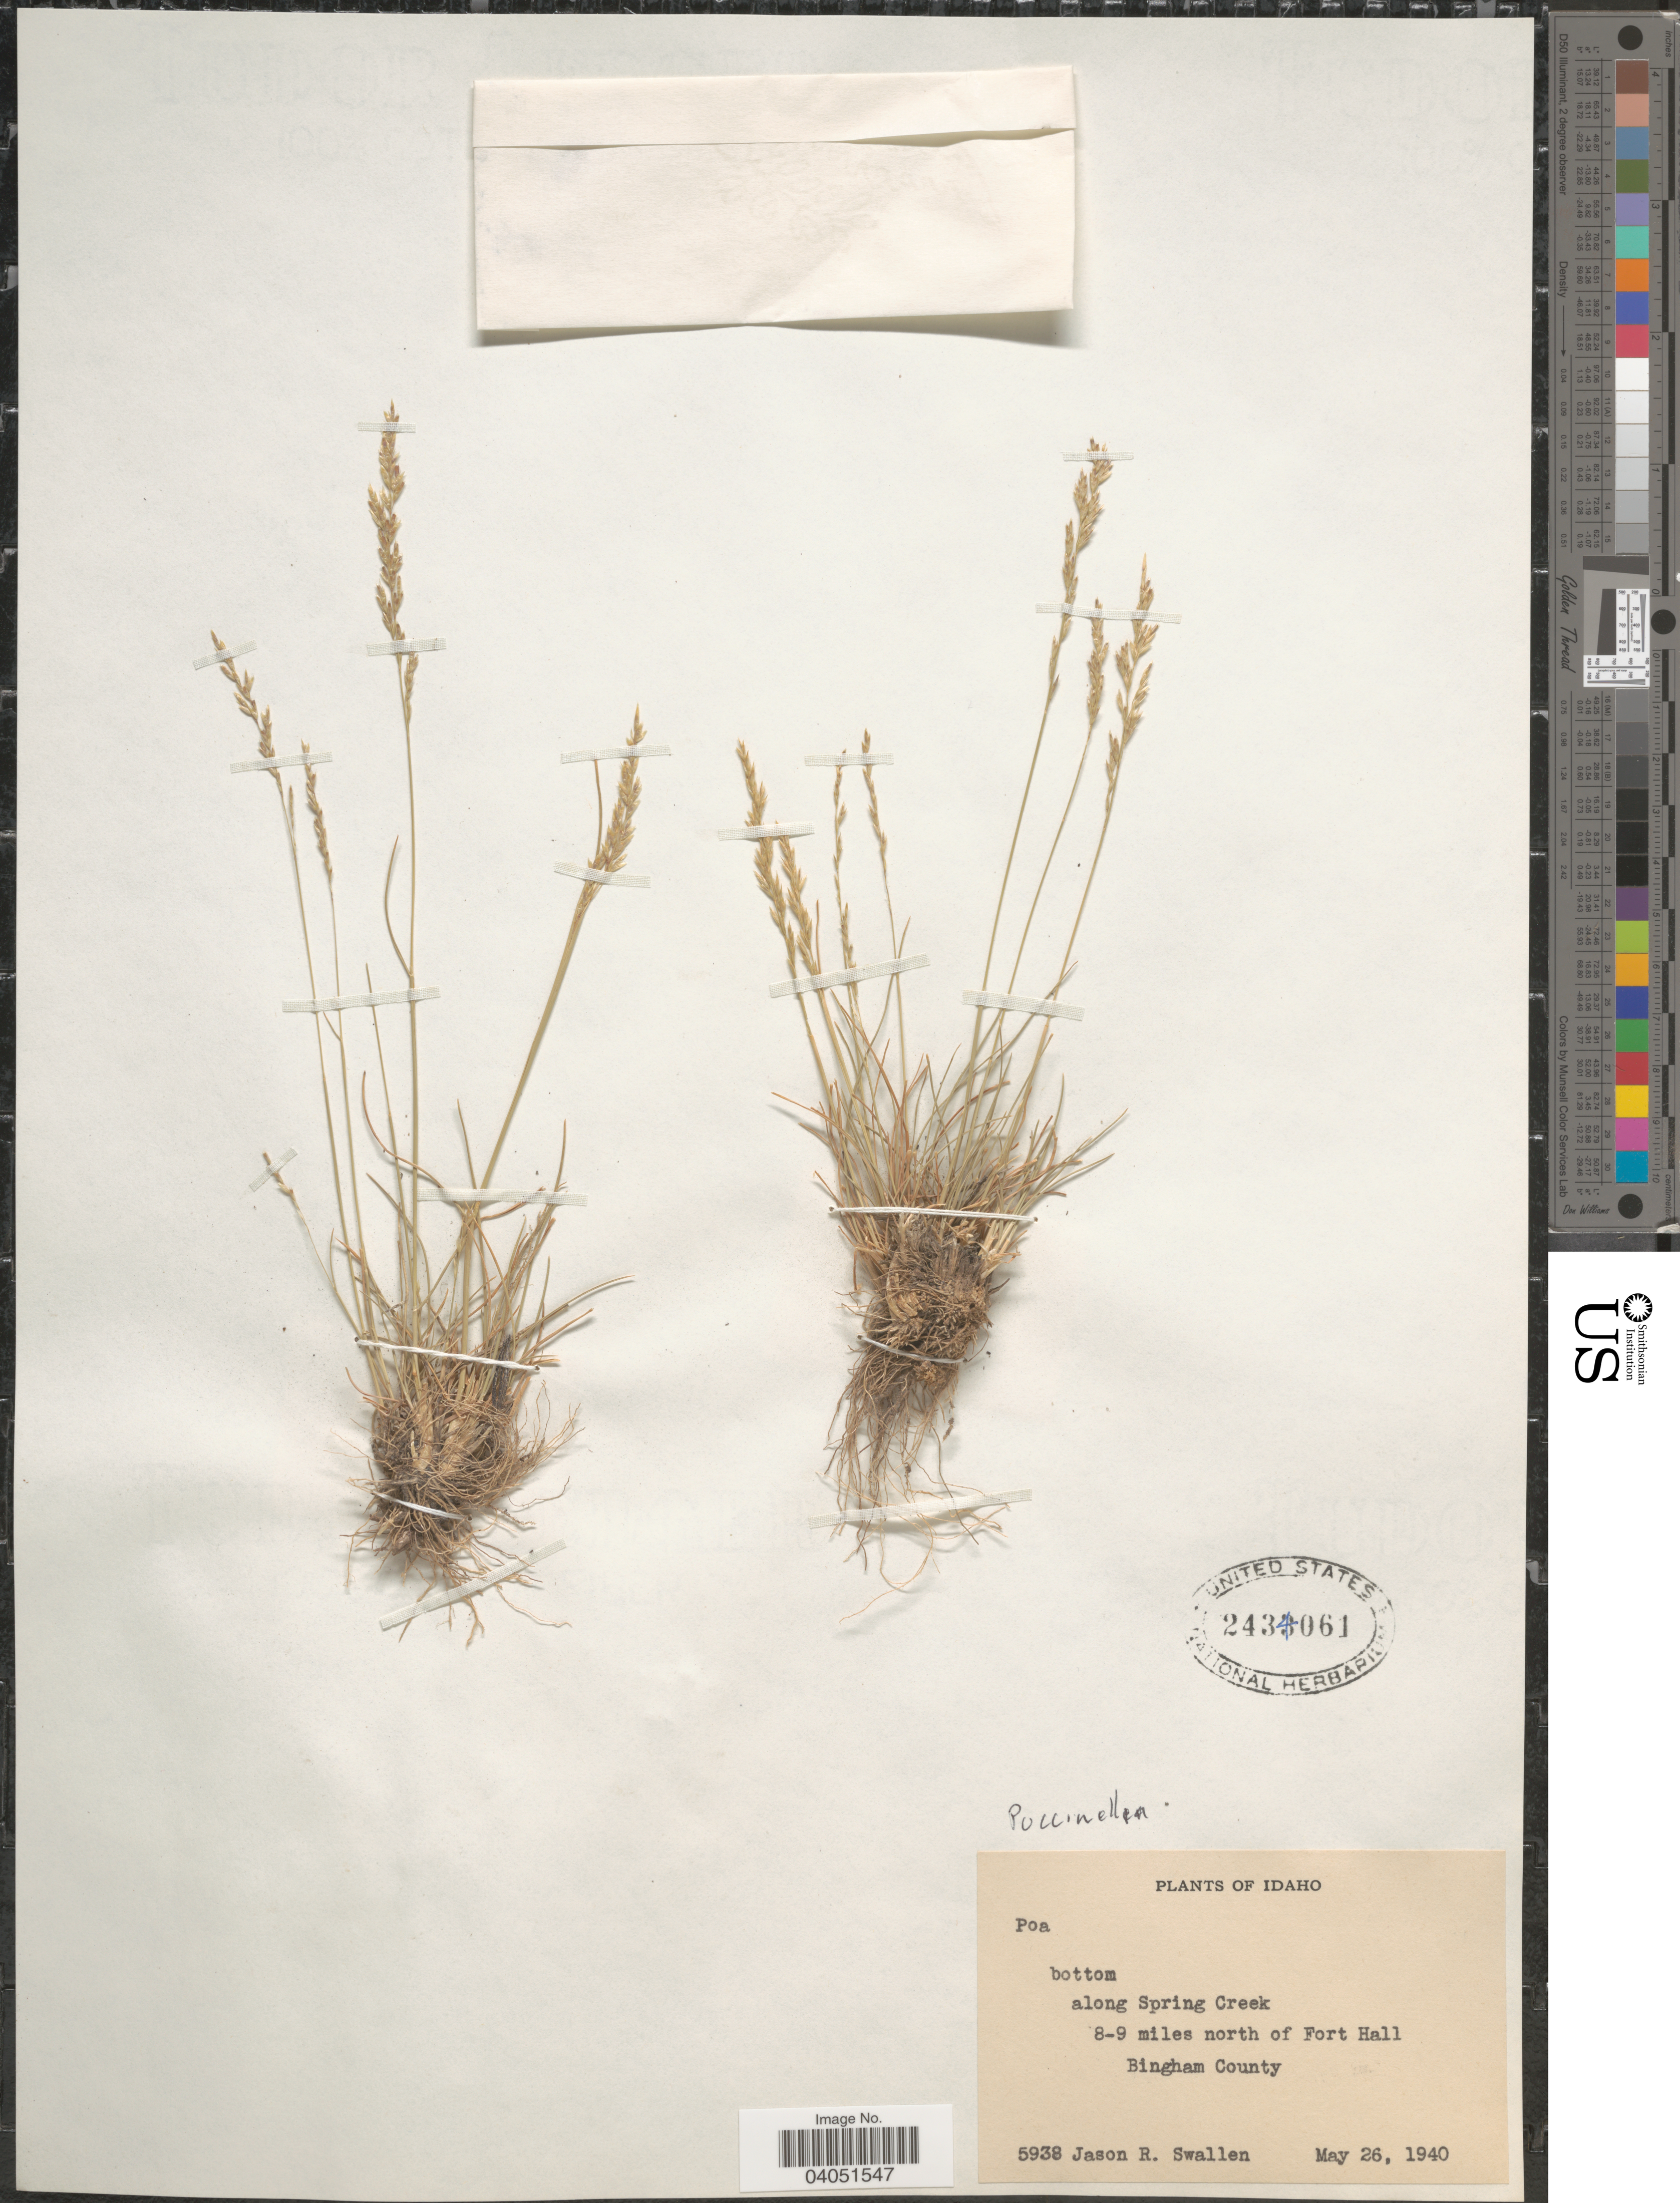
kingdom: Plantae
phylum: Tracheophyta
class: Liliopsida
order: Poales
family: Poaceae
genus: Puccinellia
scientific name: Puccinellia sp.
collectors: J. R. Swallen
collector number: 5938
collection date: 1940-05-26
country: United States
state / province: Idaho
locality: Bottom along Spring Creek 8-9 miles north of Fort Hall Bingham County.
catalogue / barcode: US 2434061